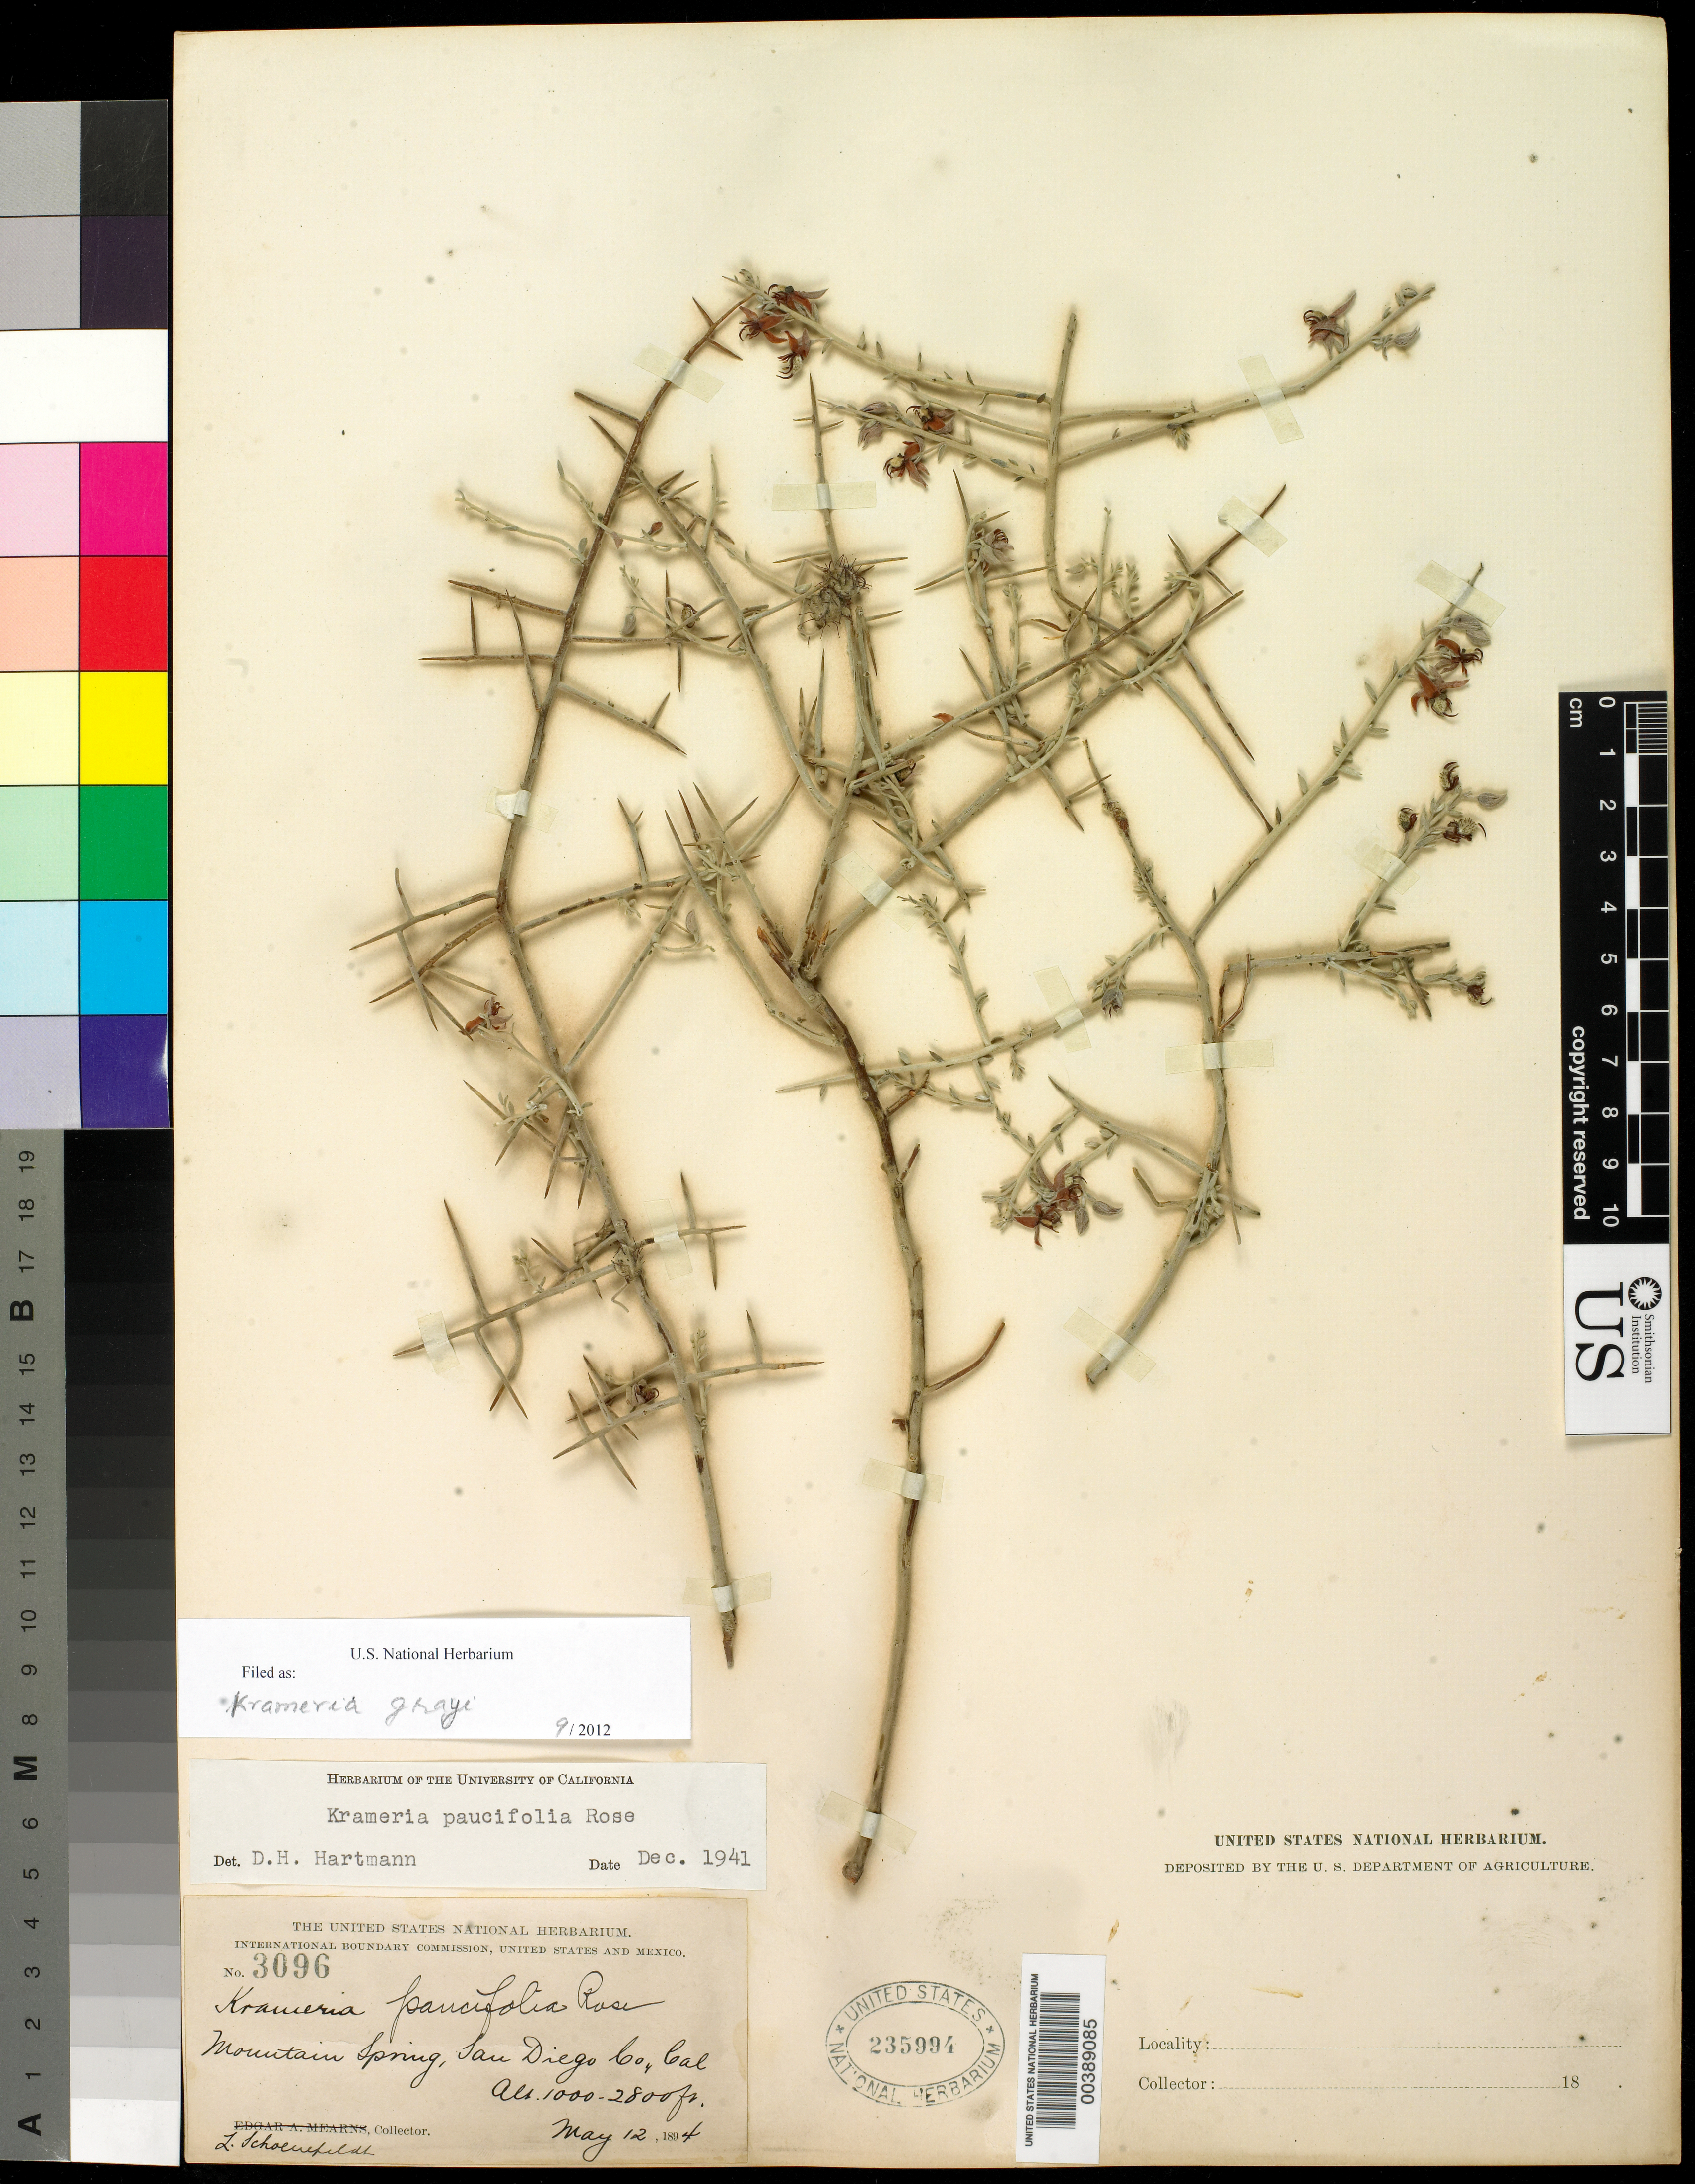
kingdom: Plantae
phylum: Tracheophyta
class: Magnoliopsida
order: Zygophyllales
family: Krameriaceae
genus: Krameria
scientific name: Krameria grayi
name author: Rose & J.H. Painter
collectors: L. Schoenefeldt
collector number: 3096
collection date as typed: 12 May 1894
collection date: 1894-05-12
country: United States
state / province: California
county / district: San Diego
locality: Mountain spring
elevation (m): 305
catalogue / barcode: US 235994